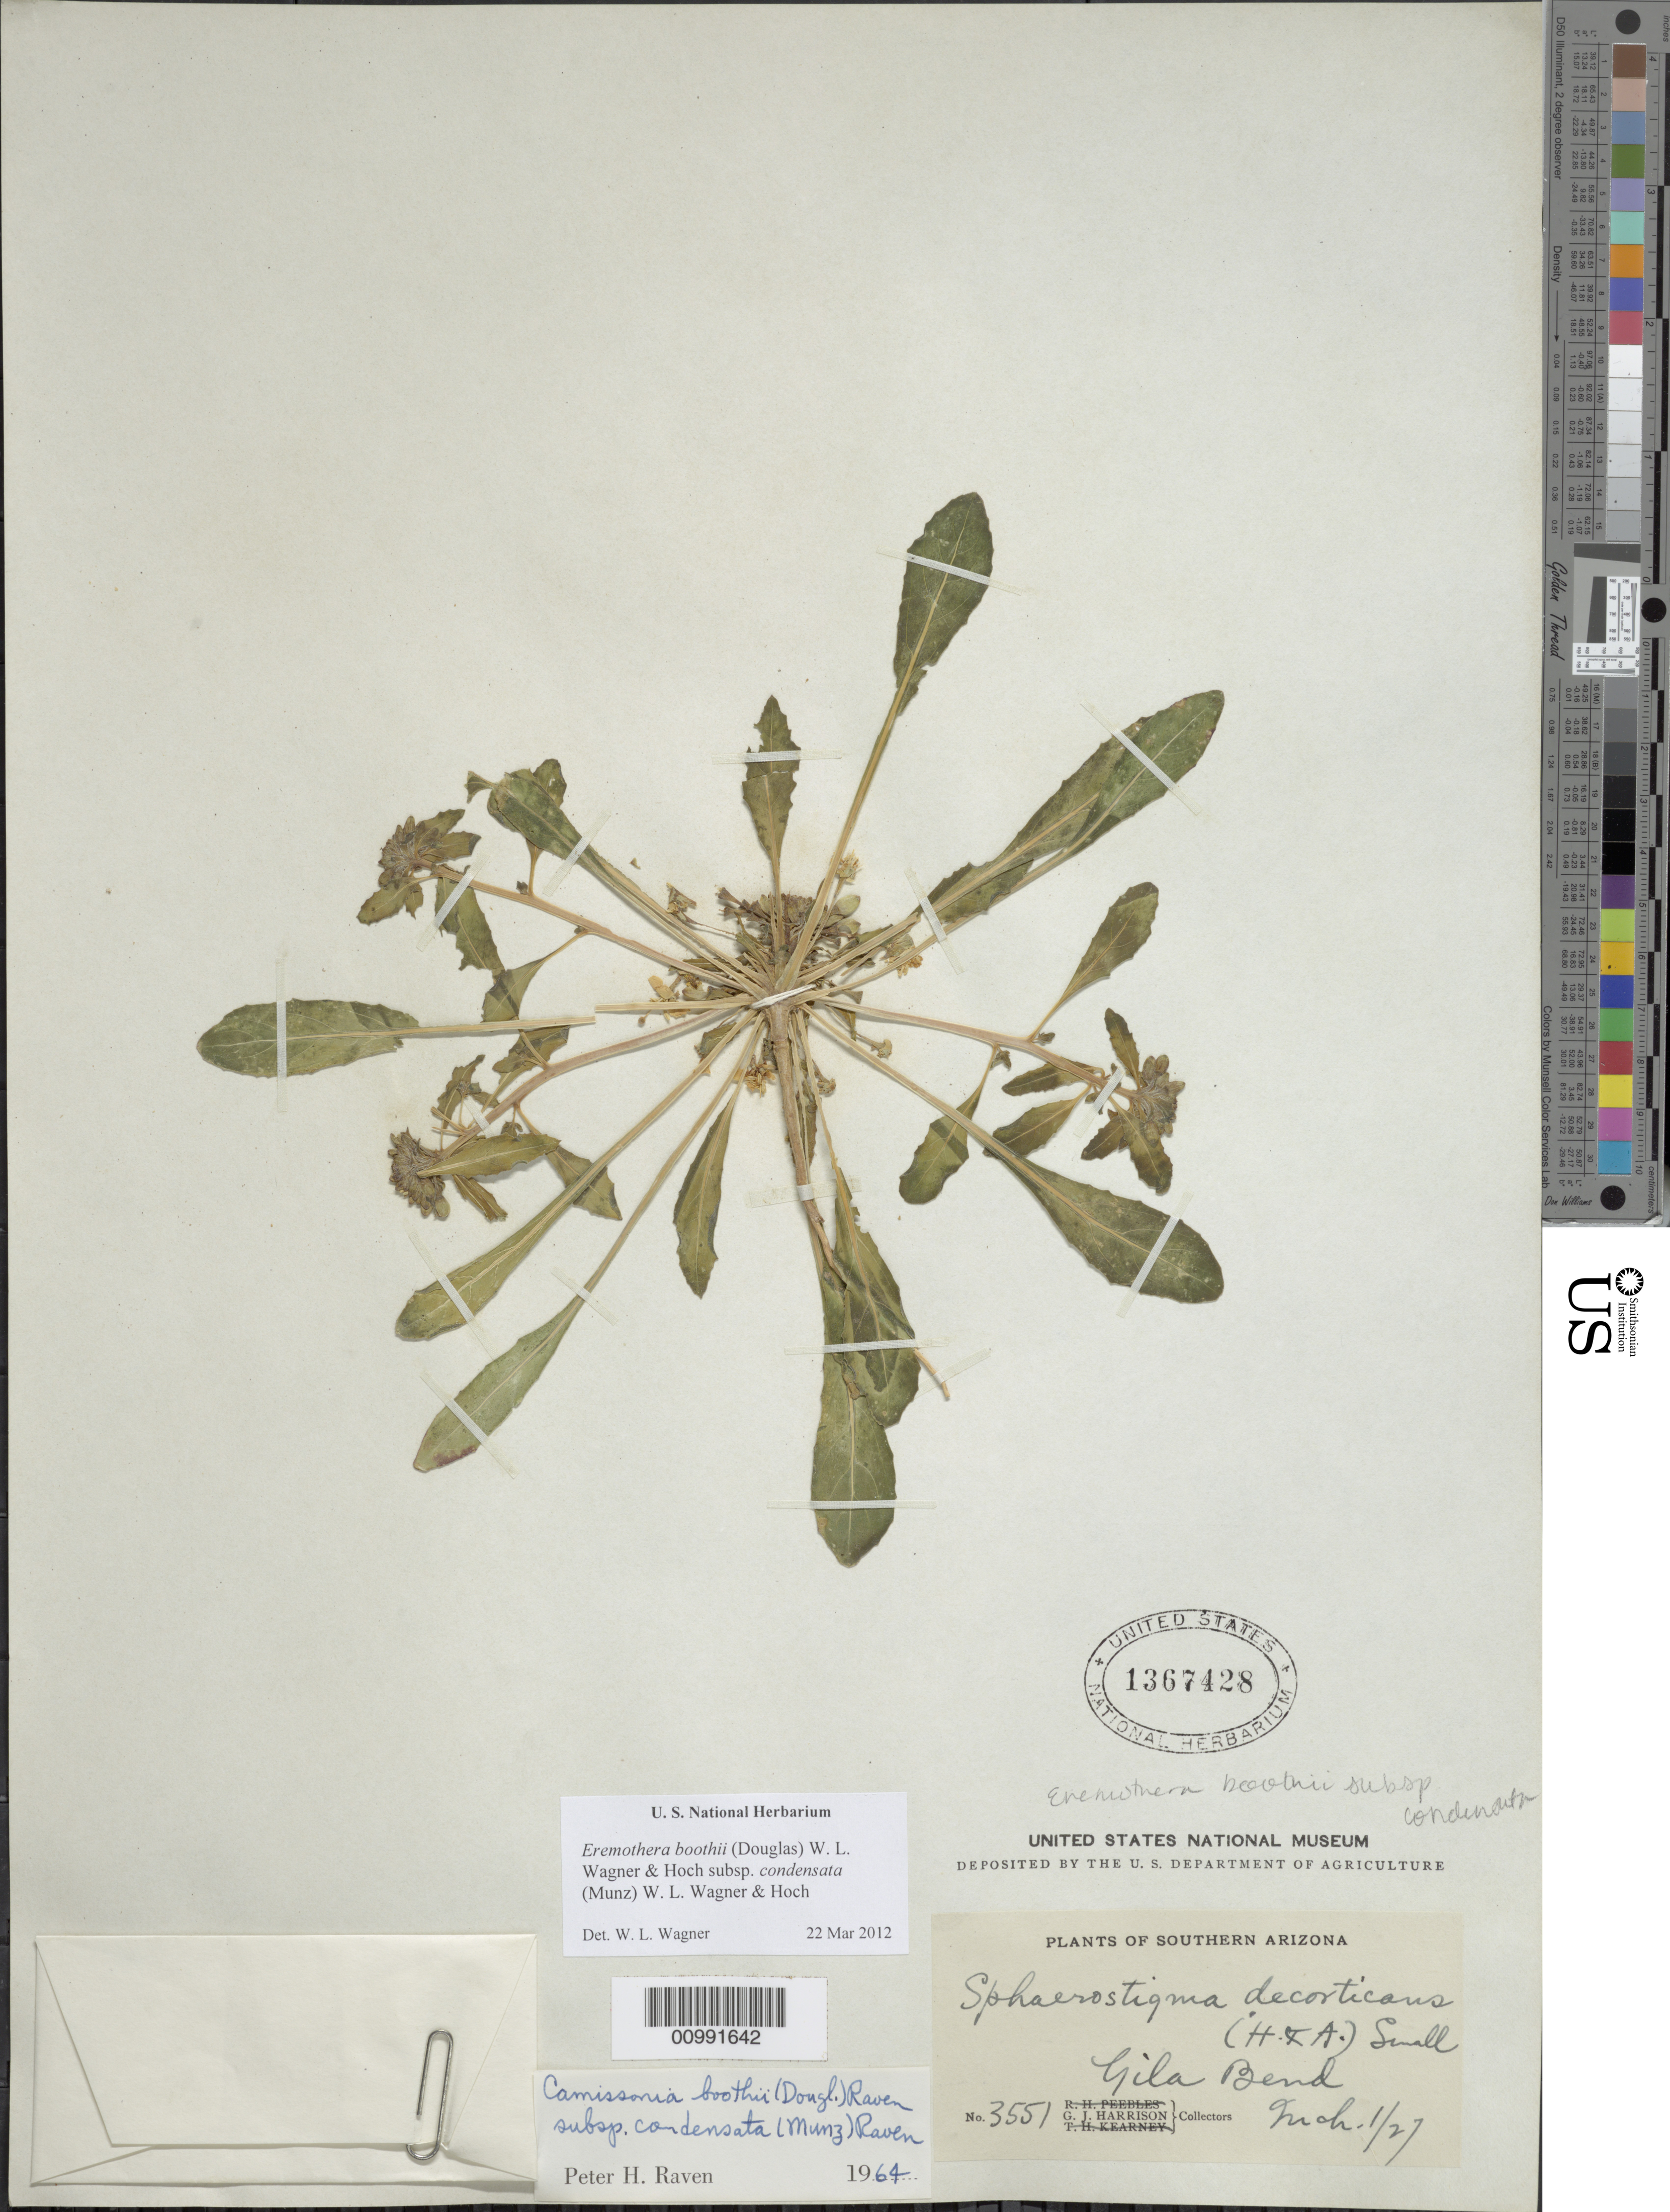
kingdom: Plantae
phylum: Tracheophyta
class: Magnoliopsida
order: Myrtales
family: Onagraceae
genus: Eremothera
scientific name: Eremothera boothii subsp. condensata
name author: (Munz) W.L. Wagner & Hoch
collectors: G. J. Harrison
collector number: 3551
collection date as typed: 01 Mar 1927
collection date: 1927-03-01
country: United States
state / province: Arizona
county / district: Gila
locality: Gila Bend.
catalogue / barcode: US 1367428